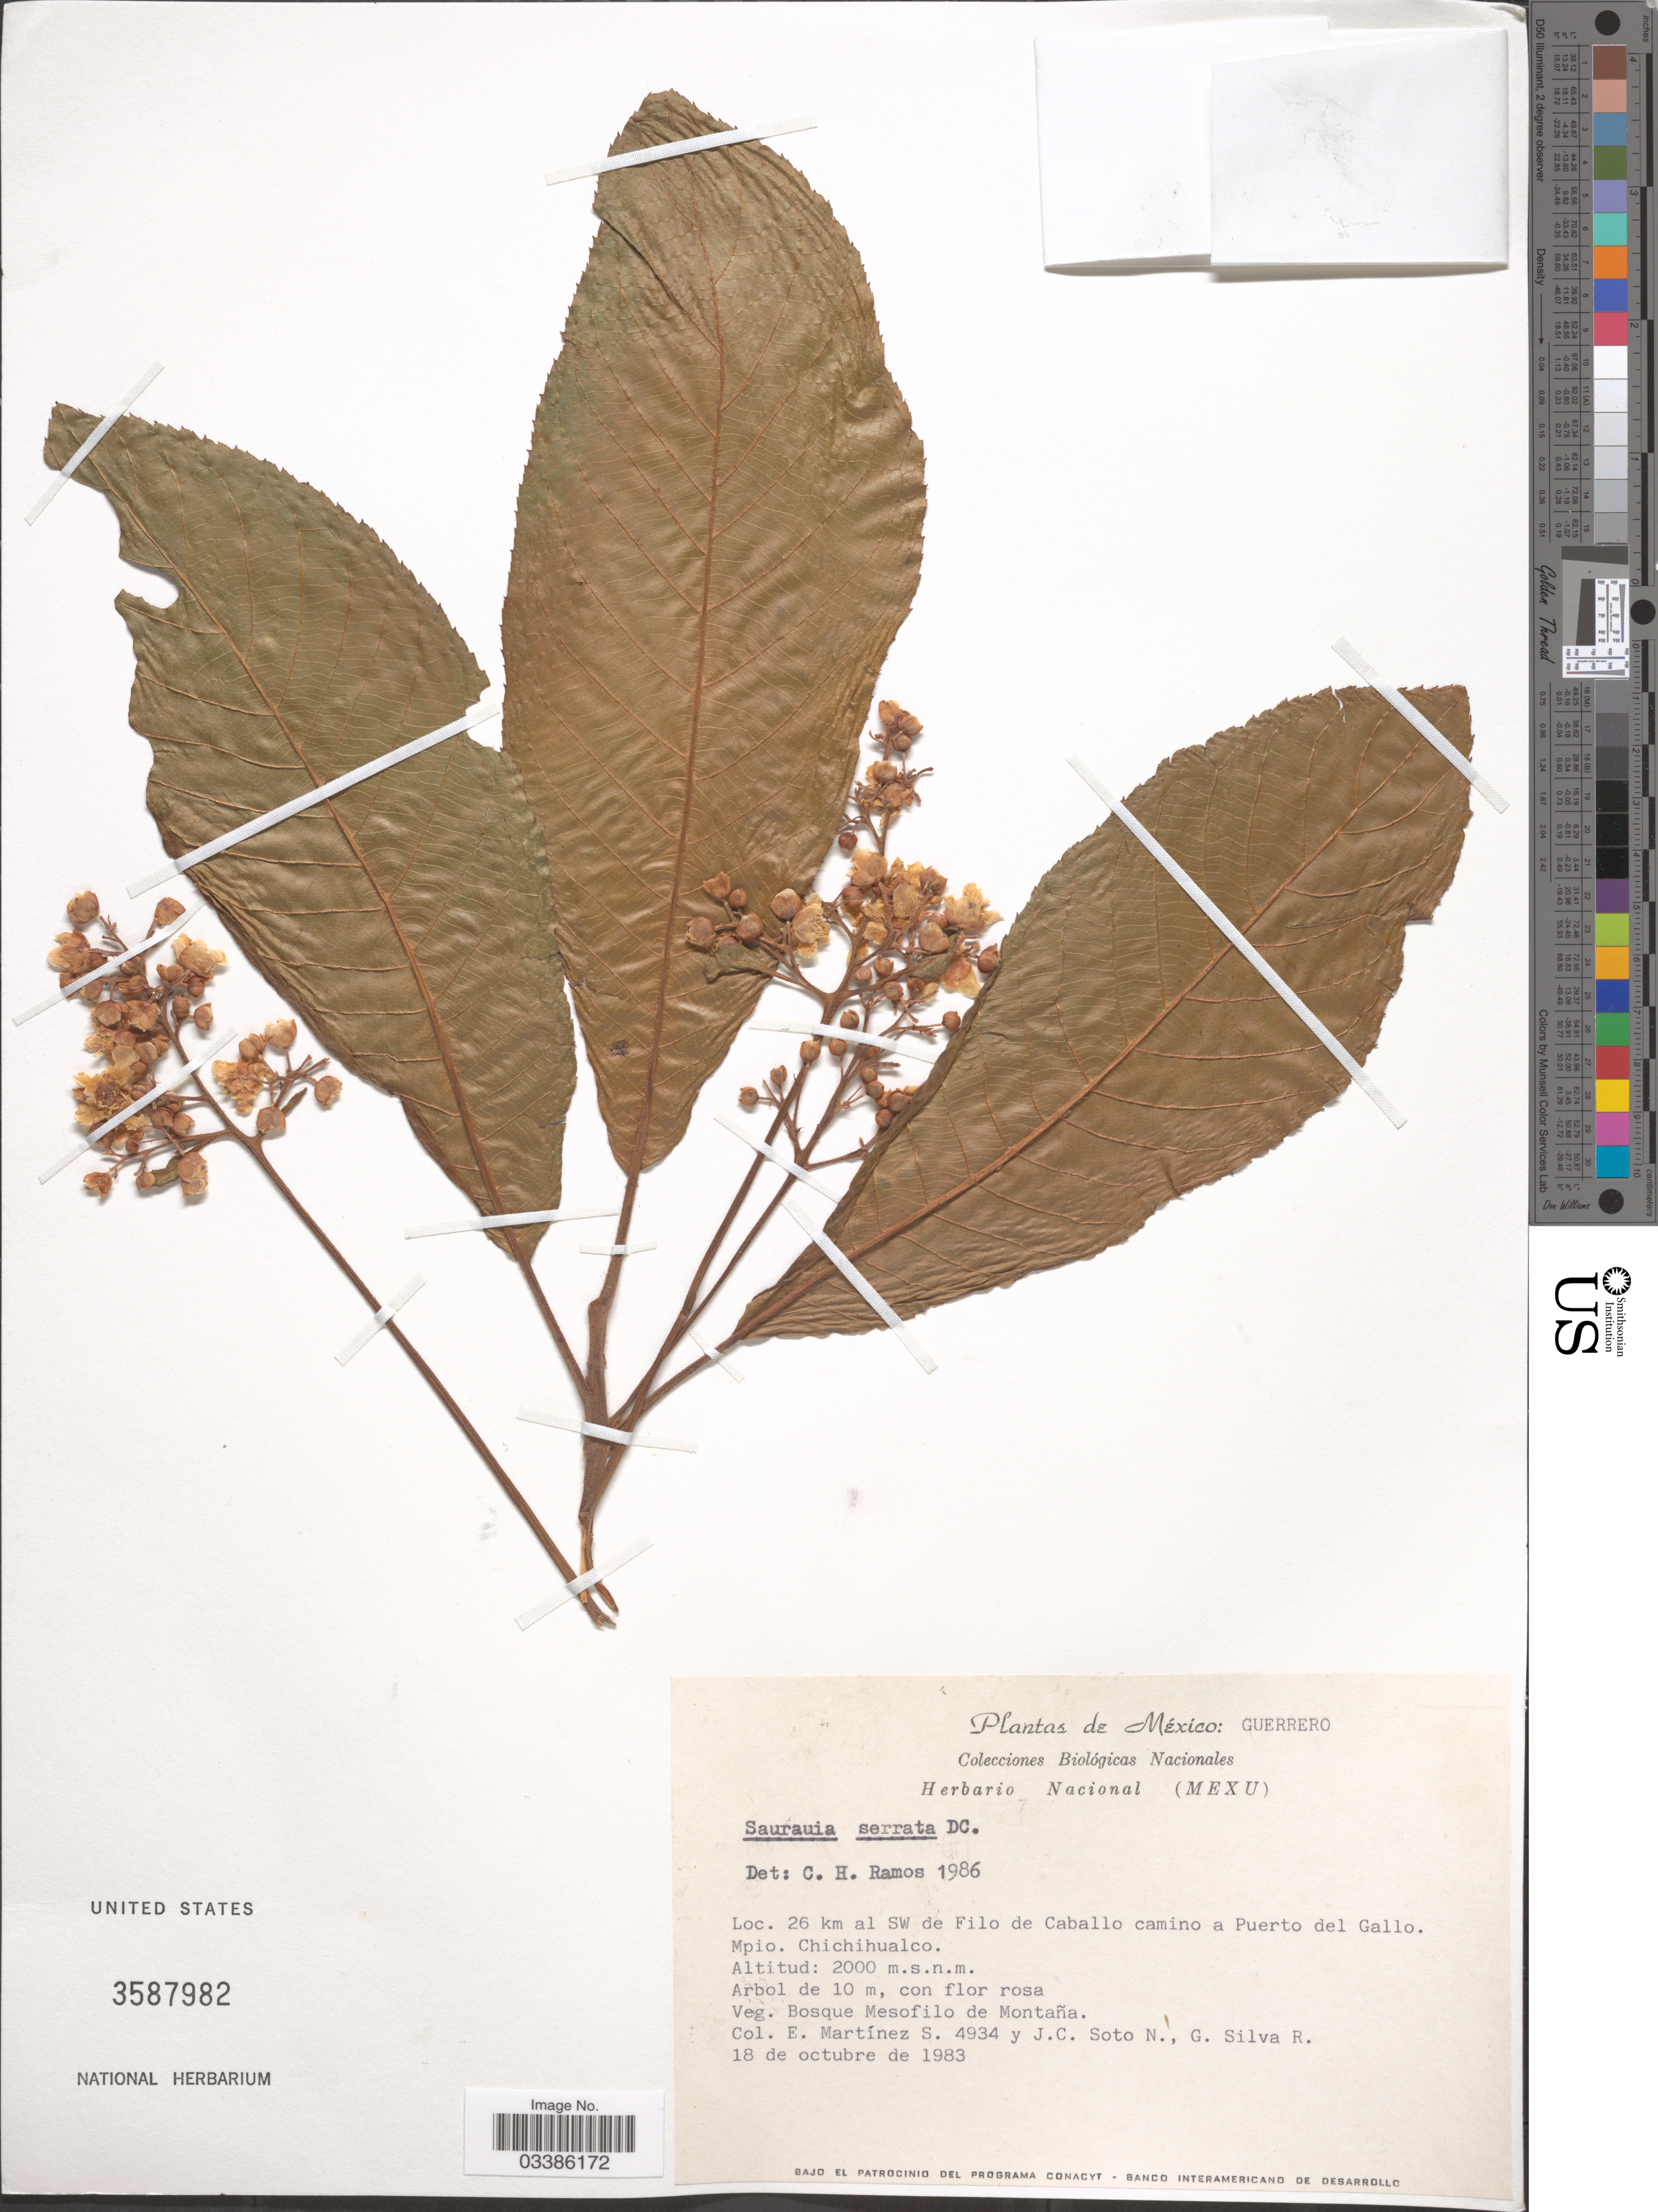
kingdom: Plantae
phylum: Tracheophyta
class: Magnoliopsida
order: Ericales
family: Actinidiaceae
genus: Saurauia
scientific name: Saurauia serrata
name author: DC.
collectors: E. M. Martínez S., J. C. Soto Núñez & G. Silva R.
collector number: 4934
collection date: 1983-10-18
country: Mexico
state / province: Guerrero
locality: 26 km al SW de Filo de Caballo camino a Puerto del Gallo. Mpio. Chichihualco.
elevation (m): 2000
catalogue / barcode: US 3587982